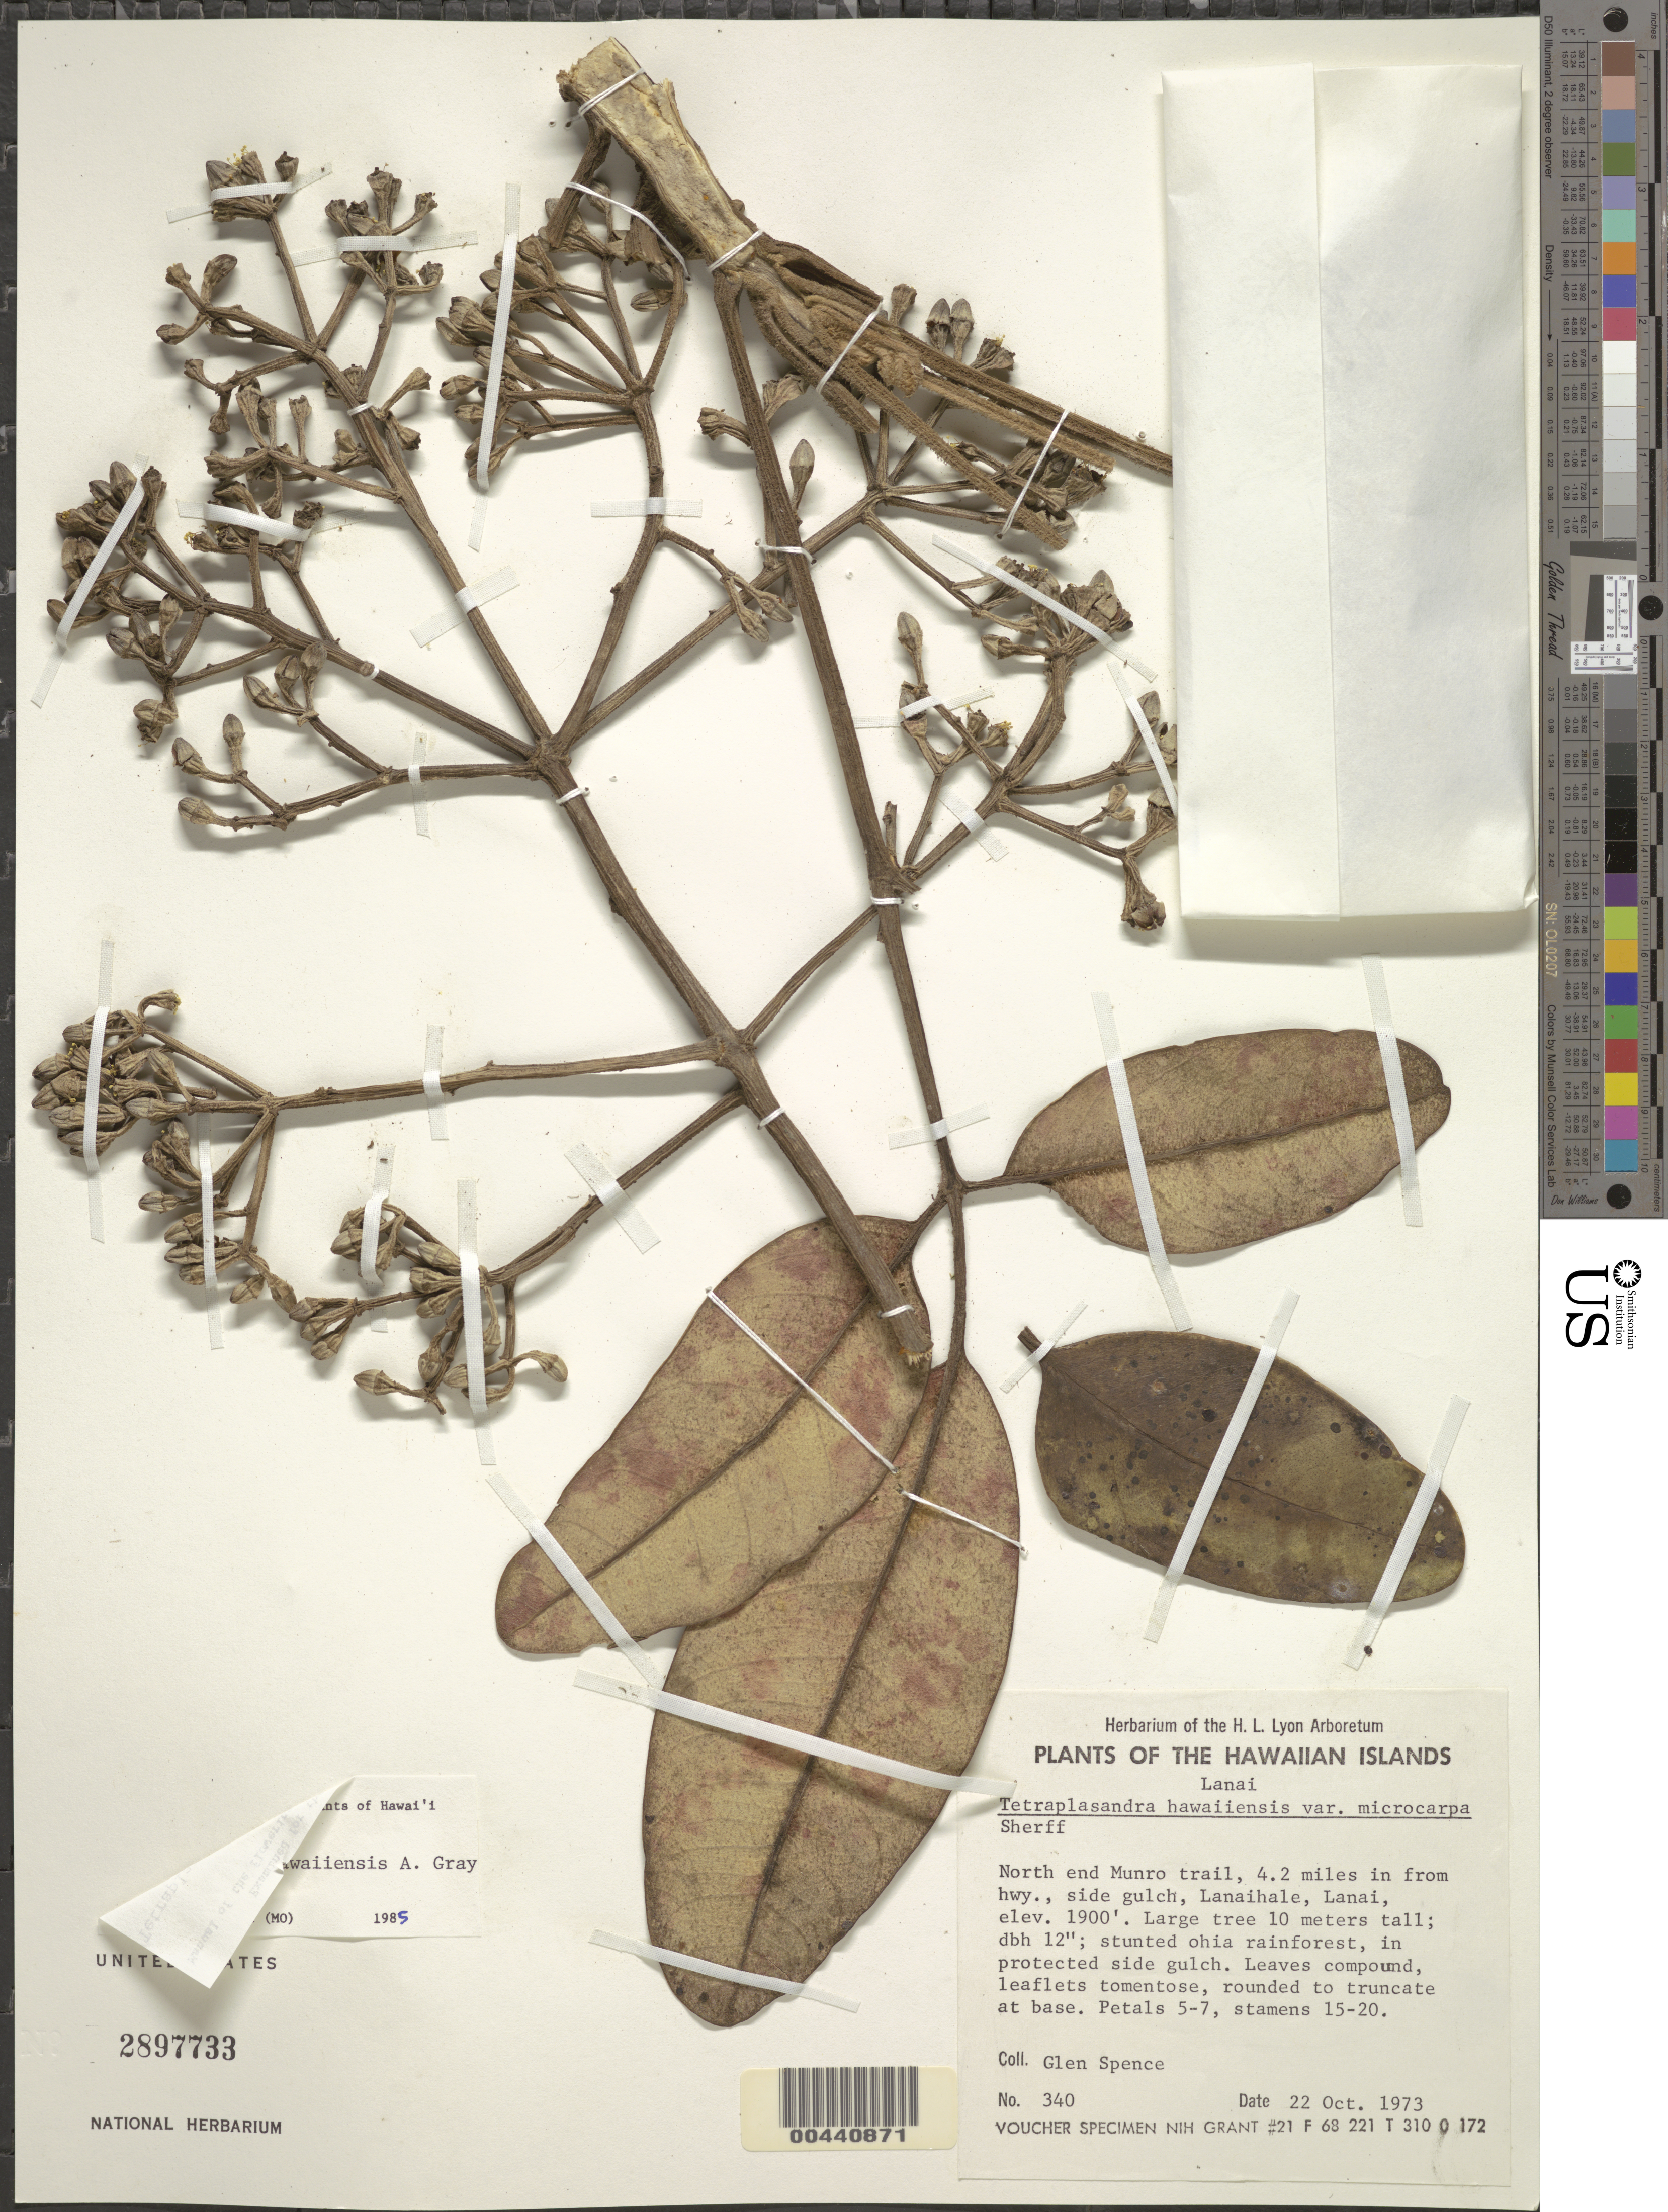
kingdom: Plantae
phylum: Tracheophyta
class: Magnoliopsida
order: Apiales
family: Araliaceae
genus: Polyscias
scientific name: Polyscias hawaiensis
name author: (A. Gray) Lowry & G. M. Plunkett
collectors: G. Spence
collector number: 340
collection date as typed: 22 Oct 1973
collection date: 1973-10-22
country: United States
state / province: Hawaii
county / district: Maui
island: Lana'i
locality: North end Munro trail, 4.2 miles in from hwy., side gulch, Lanaihale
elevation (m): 579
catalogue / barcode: US 2897733